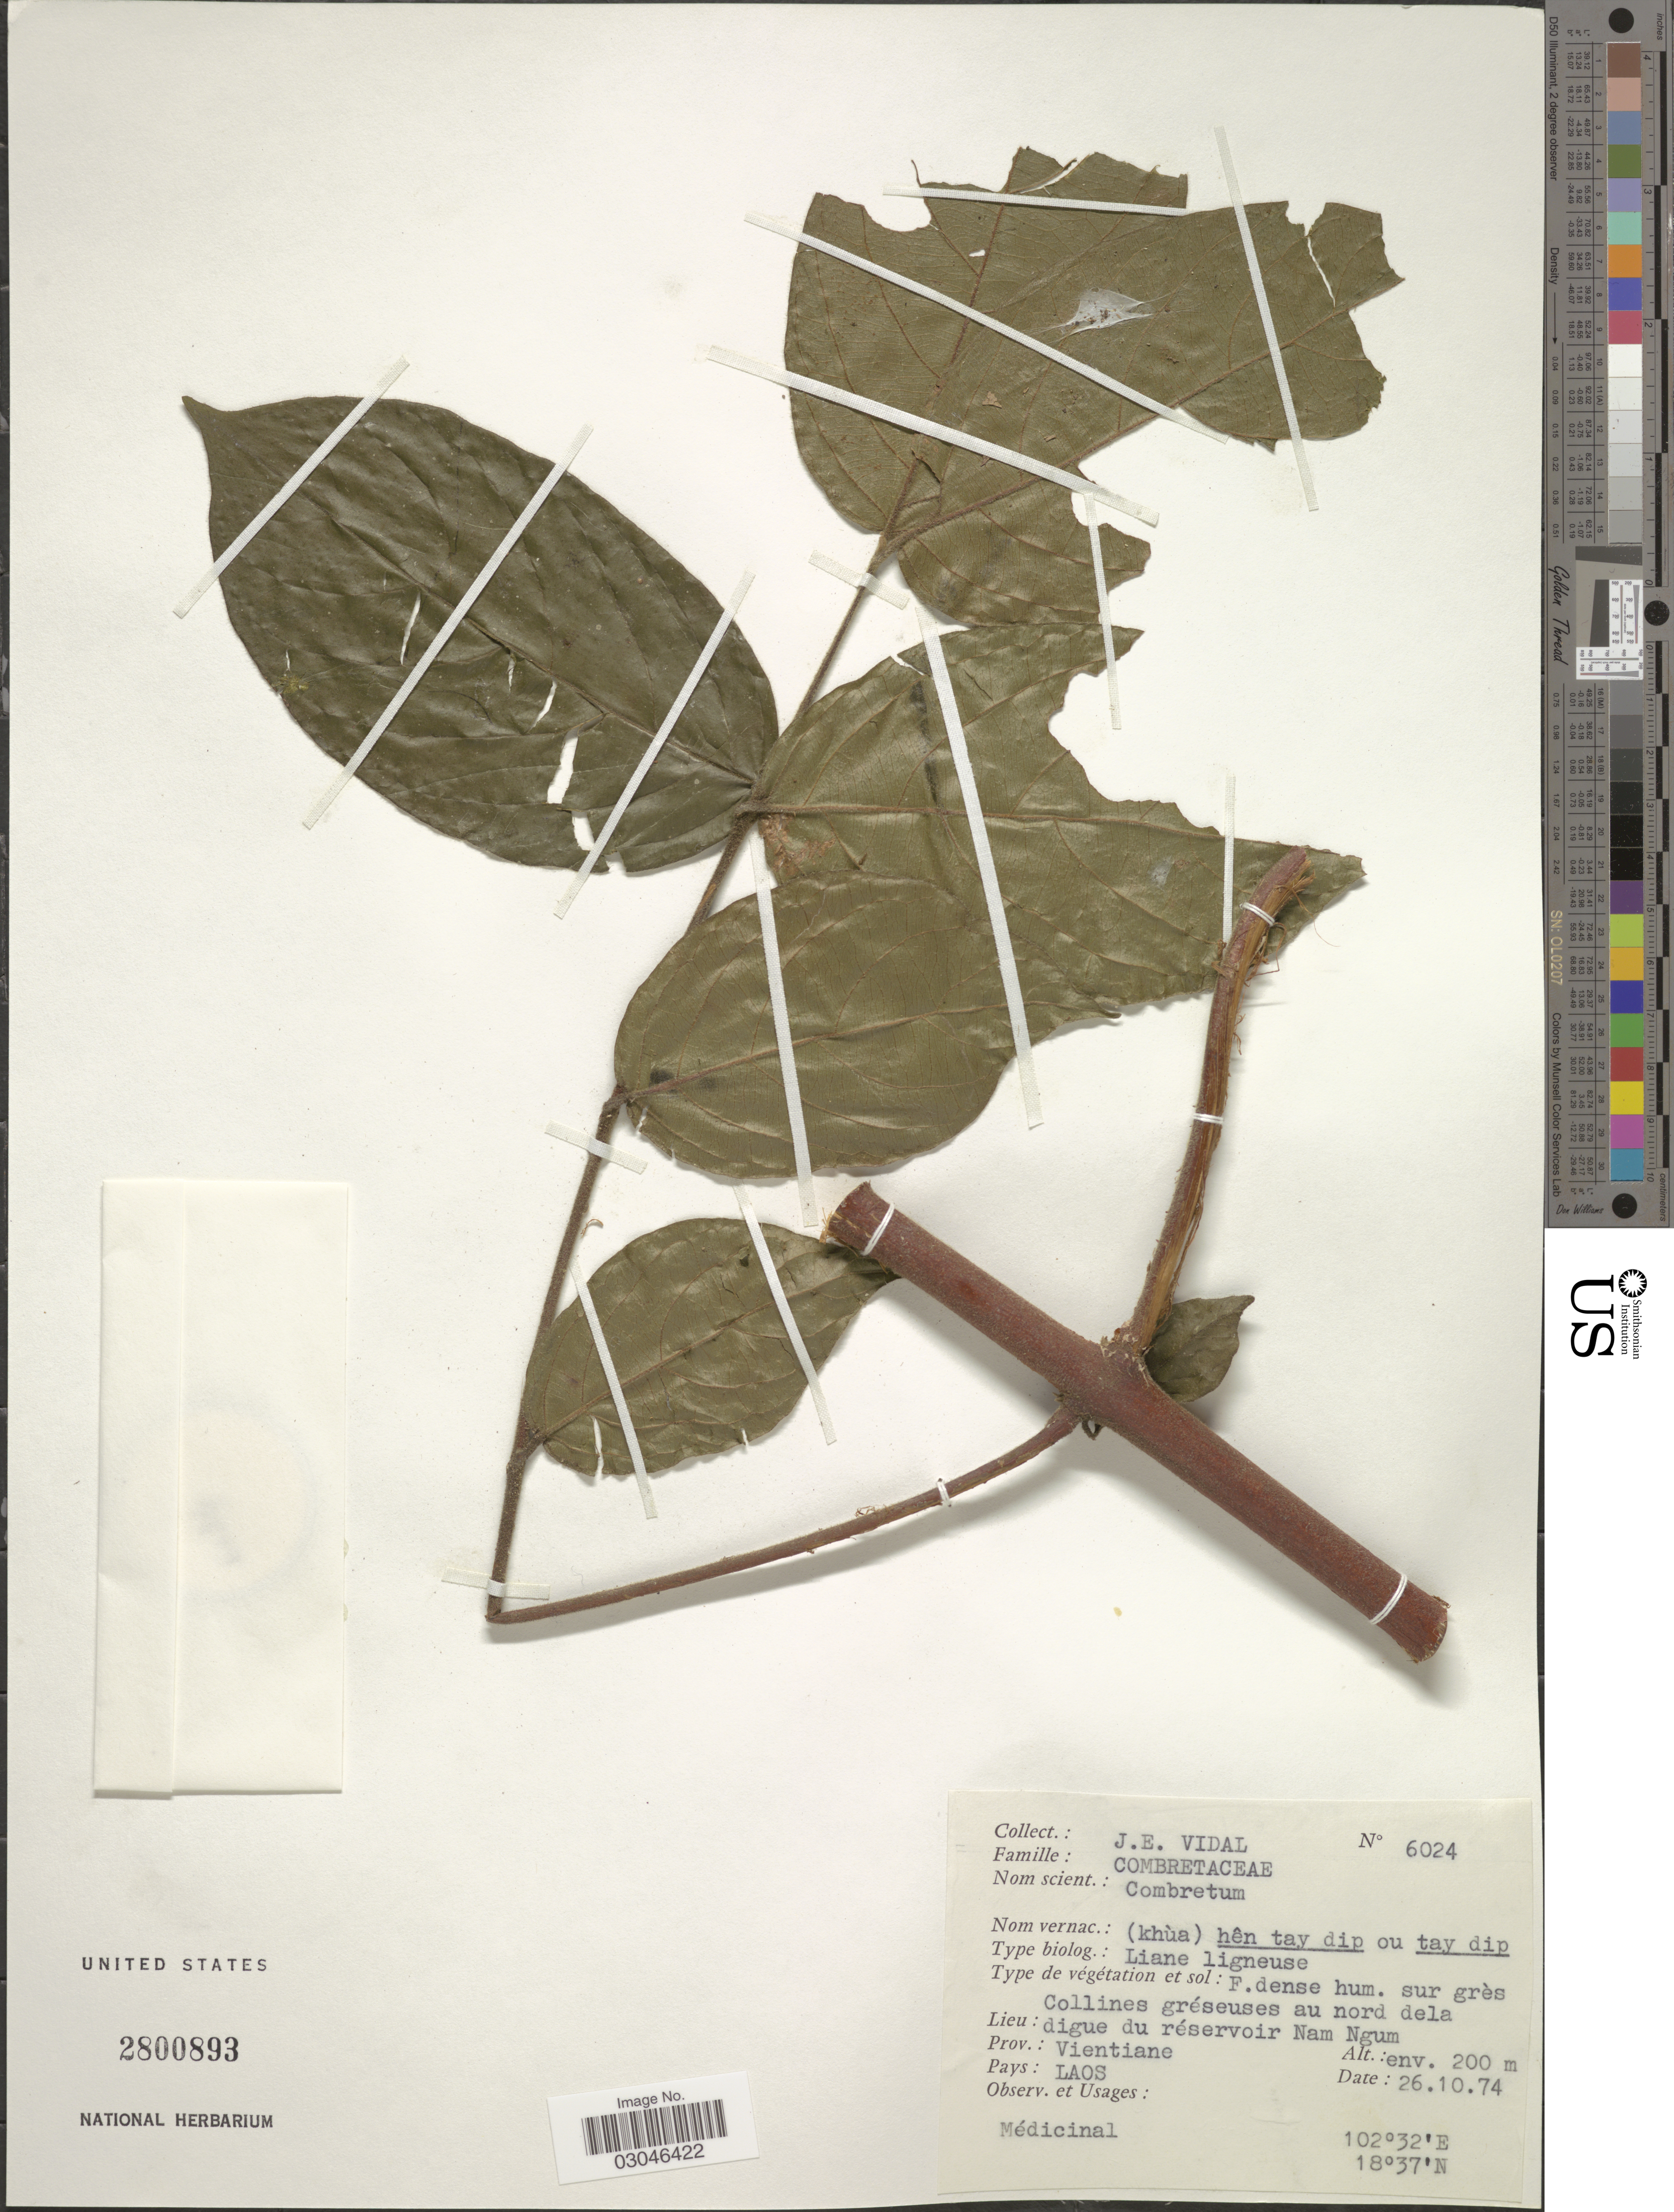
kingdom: Plantae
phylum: Tracheophyta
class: Magnoliopsida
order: Myrtales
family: Combretaceae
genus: Combretum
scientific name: Combretum sp.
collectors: J. E. Vidal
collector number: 6024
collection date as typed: Transcribed d/m/y: 26/10/74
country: Laos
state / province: Viangchan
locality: Au nord dela digue du réservoir Nam Ngum. Prov.: Vientiane.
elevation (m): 200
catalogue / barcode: US 2800893